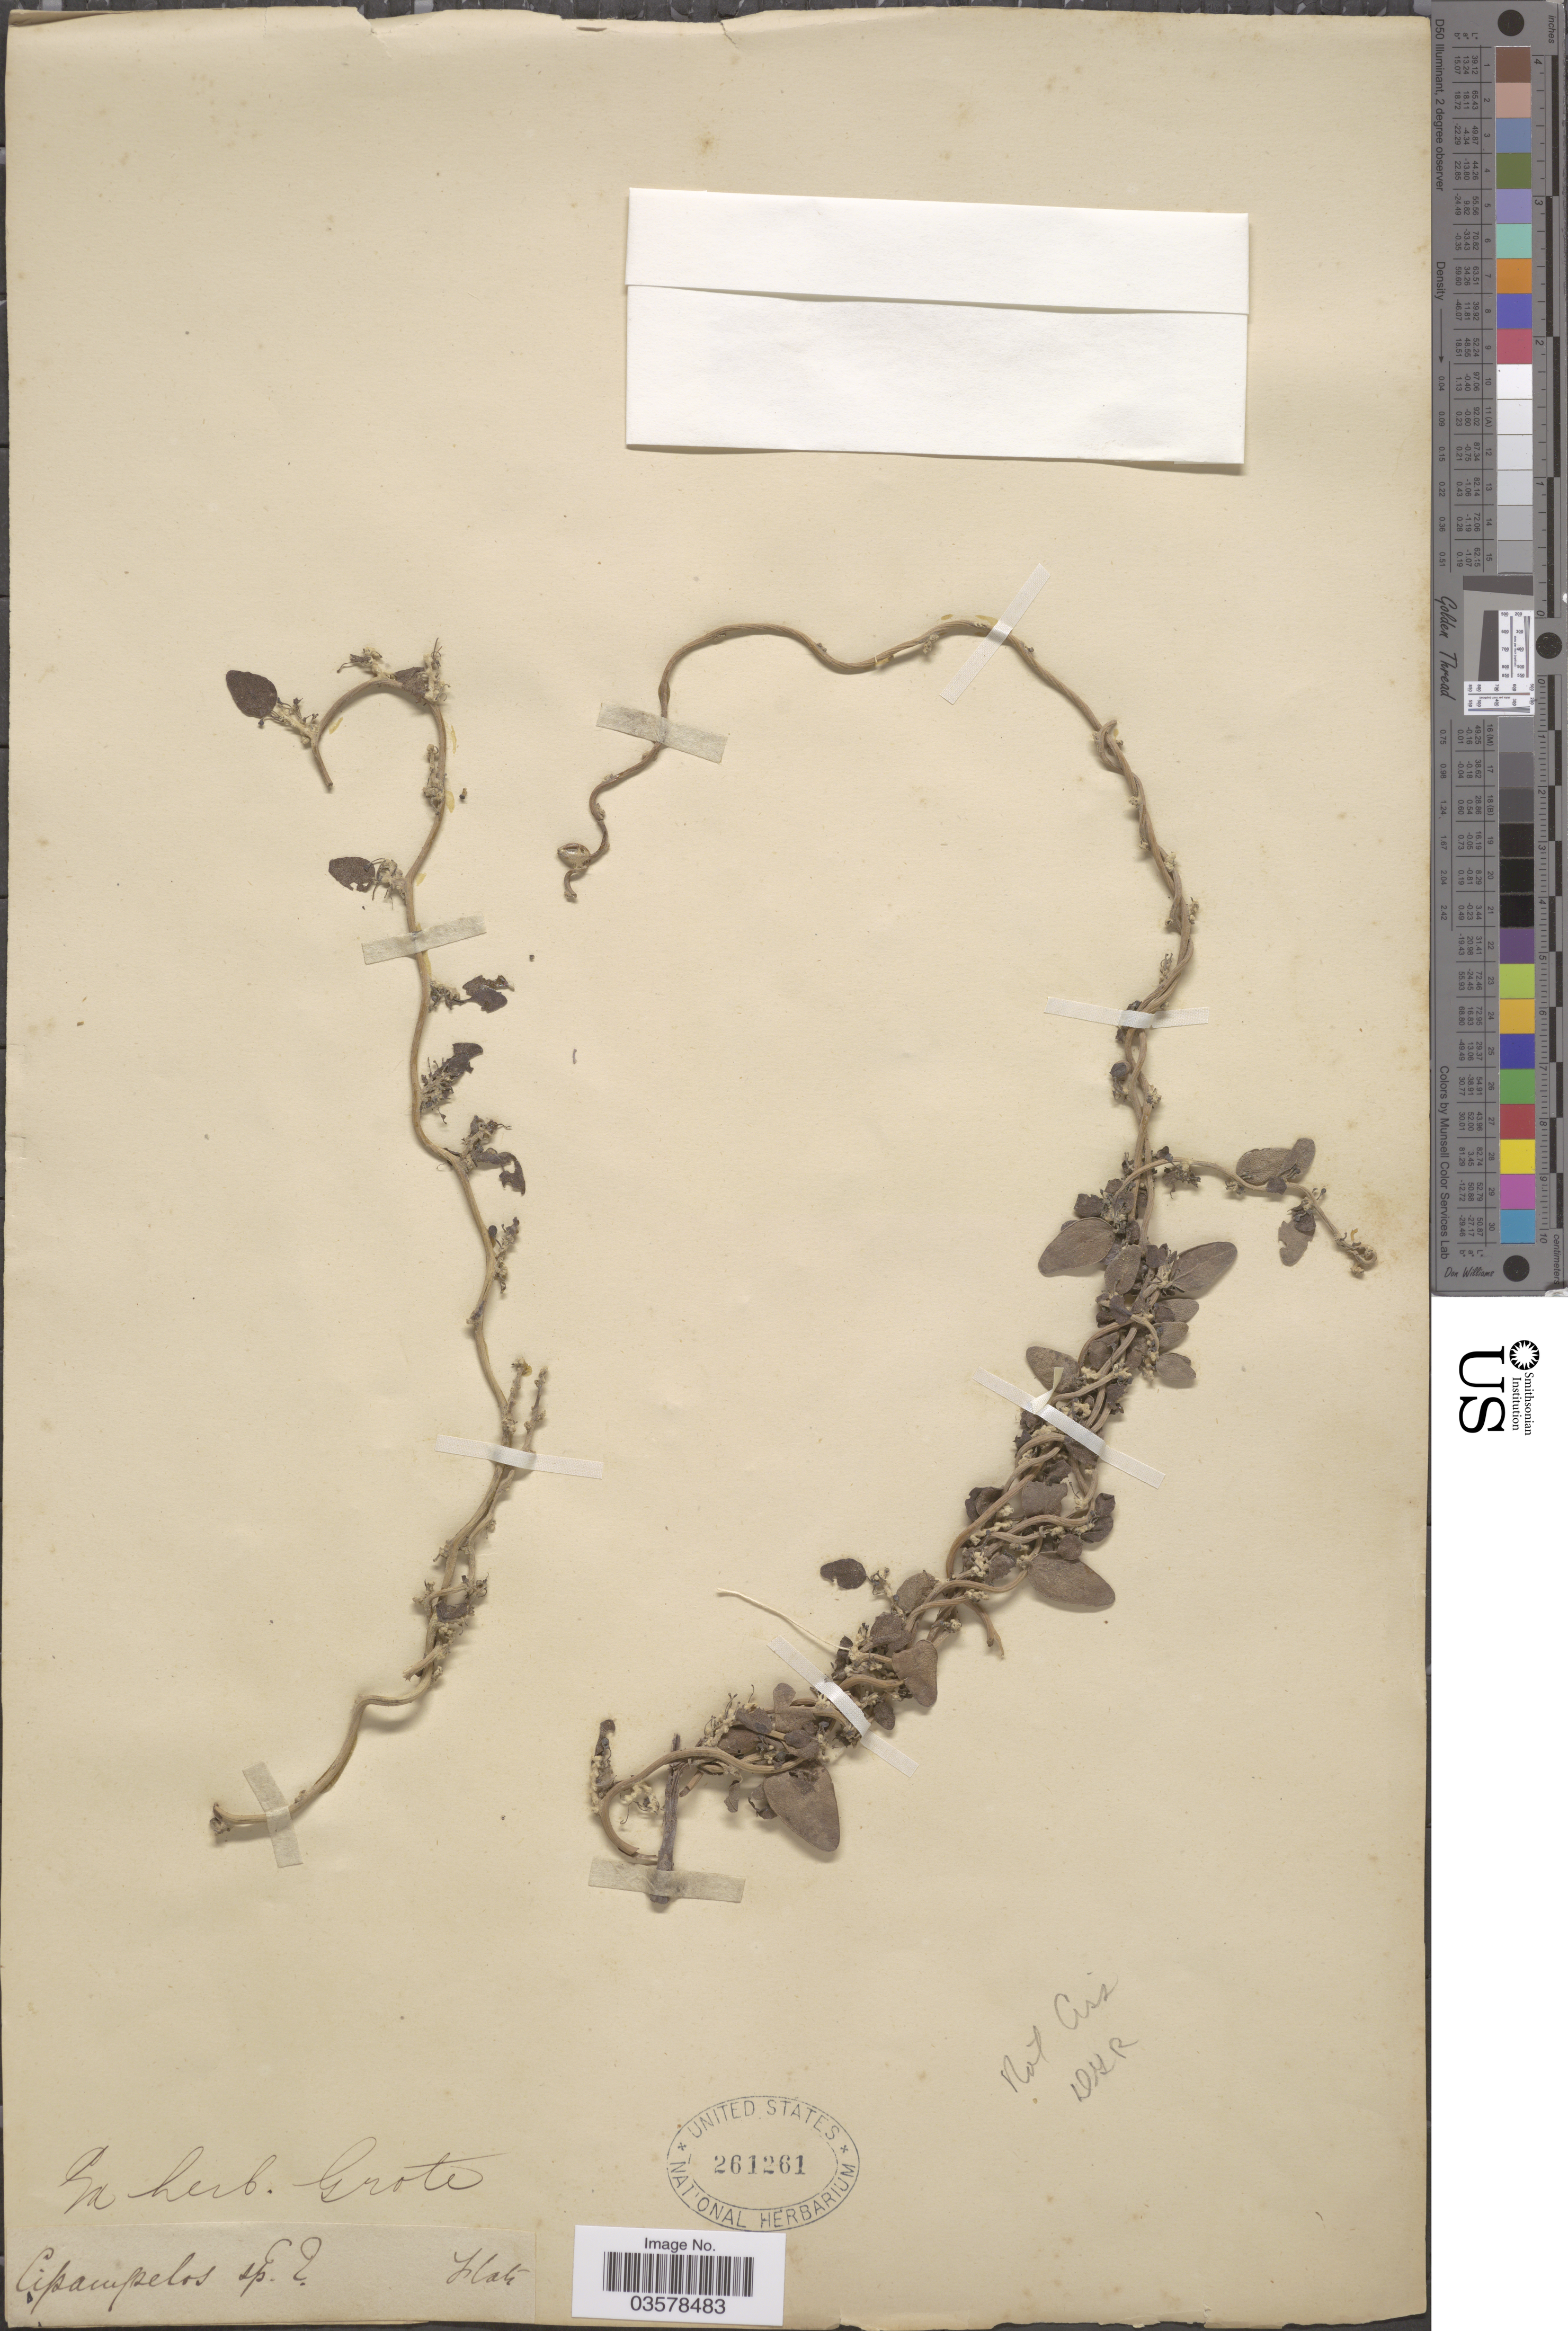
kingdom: Plantae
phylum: Tracheophyta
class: Magnoliopsida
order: Ranunculales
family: Menispermaceae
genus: Cissampelos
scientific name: Cissampelos pareira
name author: L.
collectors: Ex herb. Grote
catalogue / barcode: US 261261